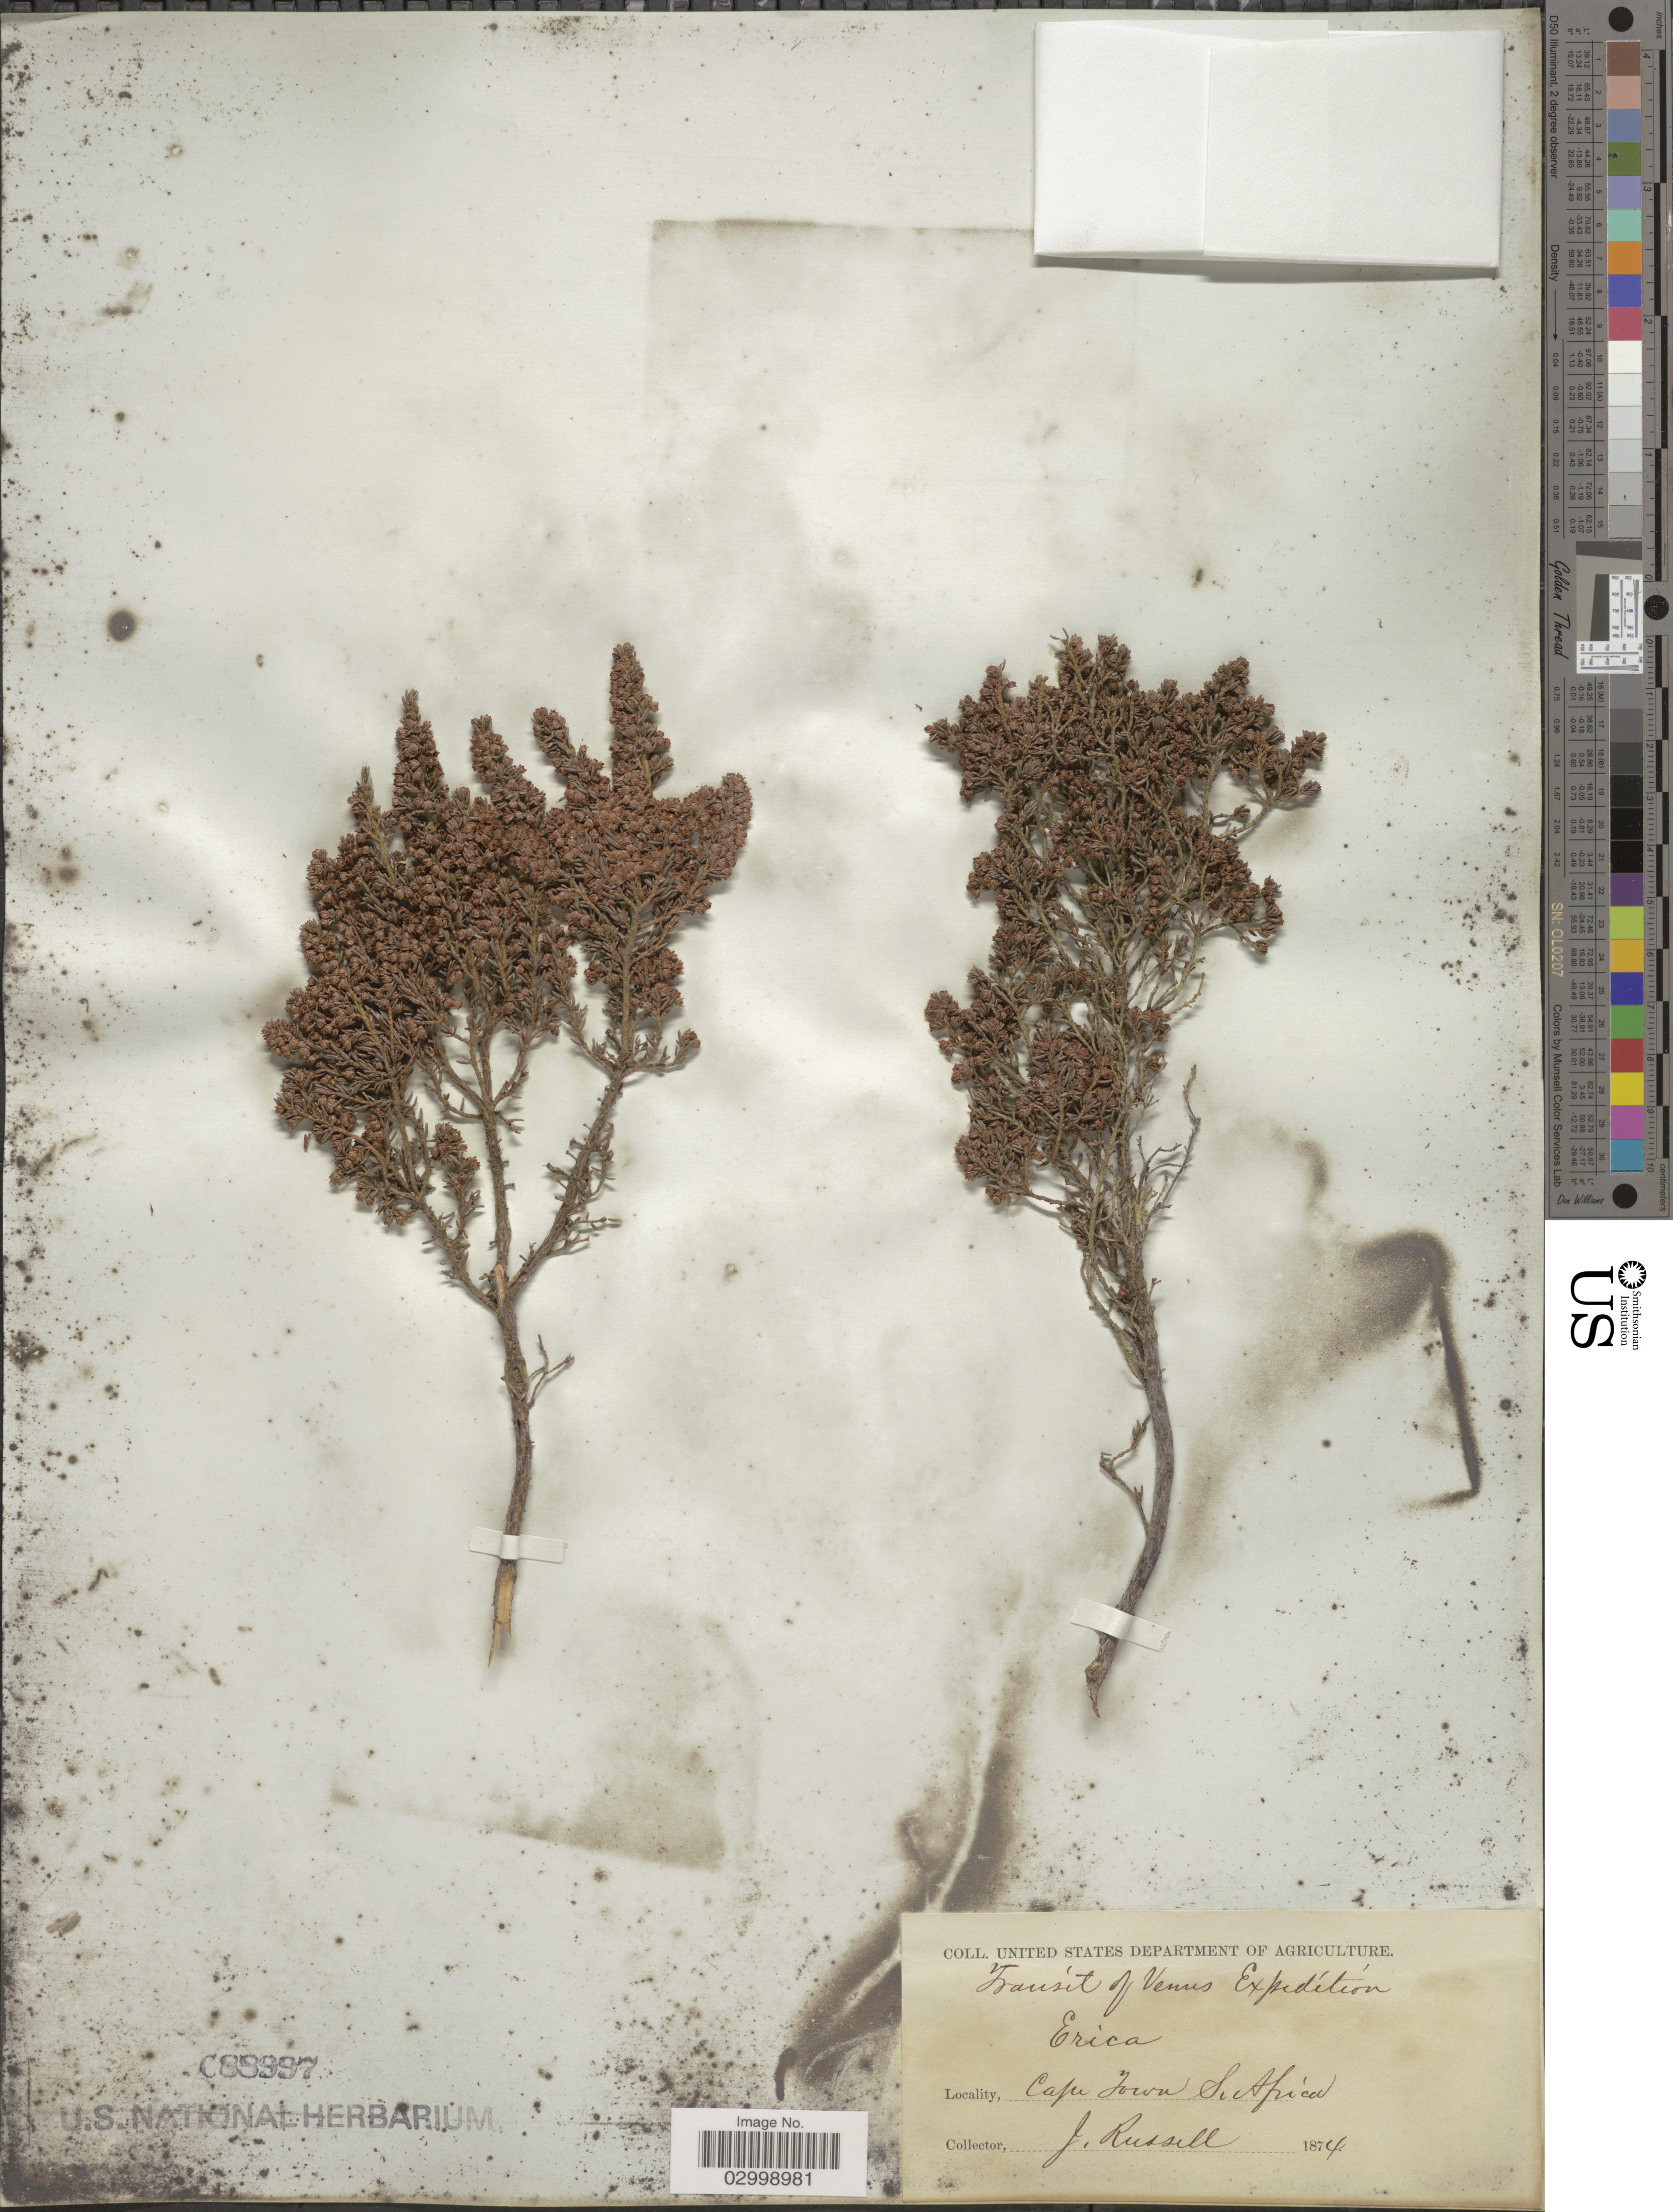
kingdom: Plantae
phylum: Tracheophyta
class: Magnoliopsida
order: Ericales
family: Ericaceae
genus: Erica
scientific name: Erica sp.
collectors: J. Russell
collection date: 1874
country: South Africa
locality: Cape Town S. Africa.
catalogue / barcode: US 88997